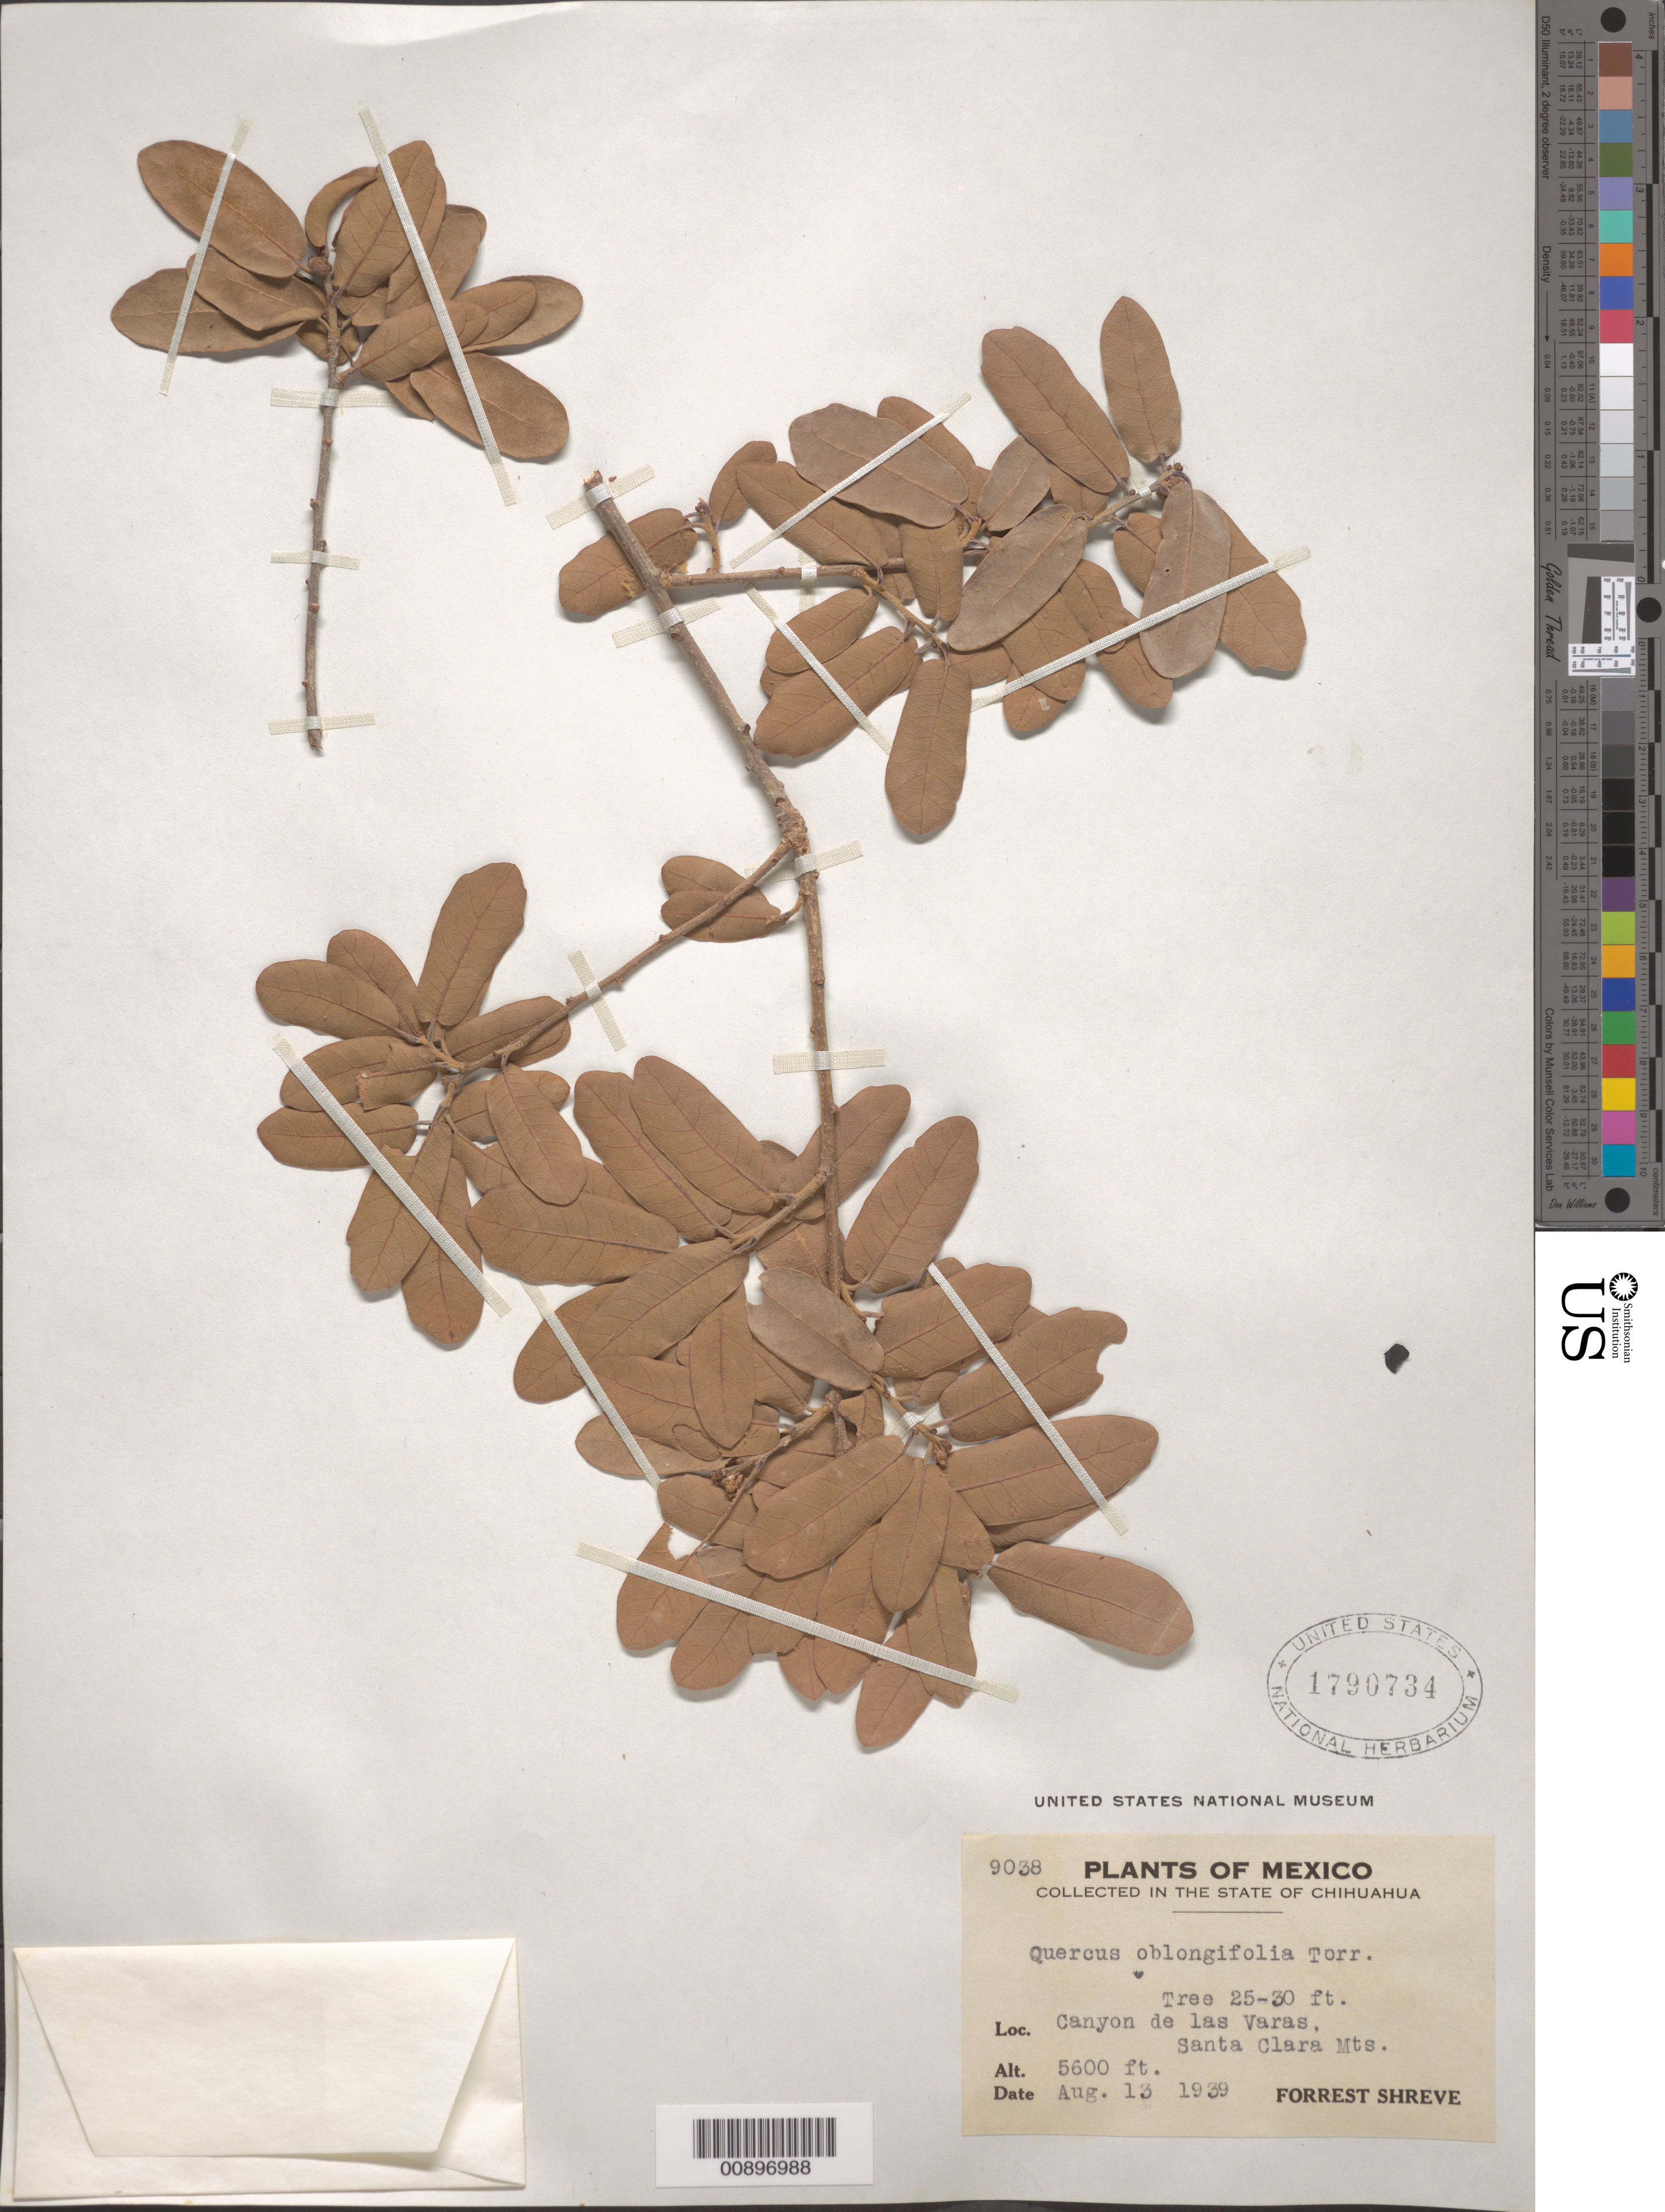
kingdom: Plantae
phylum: Tracheophyta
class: Magnoliopsida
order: Fagales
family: Fagaceae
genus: Quercus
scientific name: Quercus oblongifolia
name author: Torr.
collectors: F. Shreve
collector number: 9038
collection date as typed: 13 Aug 1939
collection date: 1939-08-13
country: Mexico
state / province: Chihuahua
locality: Canyon de las Varas, Santa Clara Mts.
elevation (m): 1707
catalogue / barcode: US 1790734